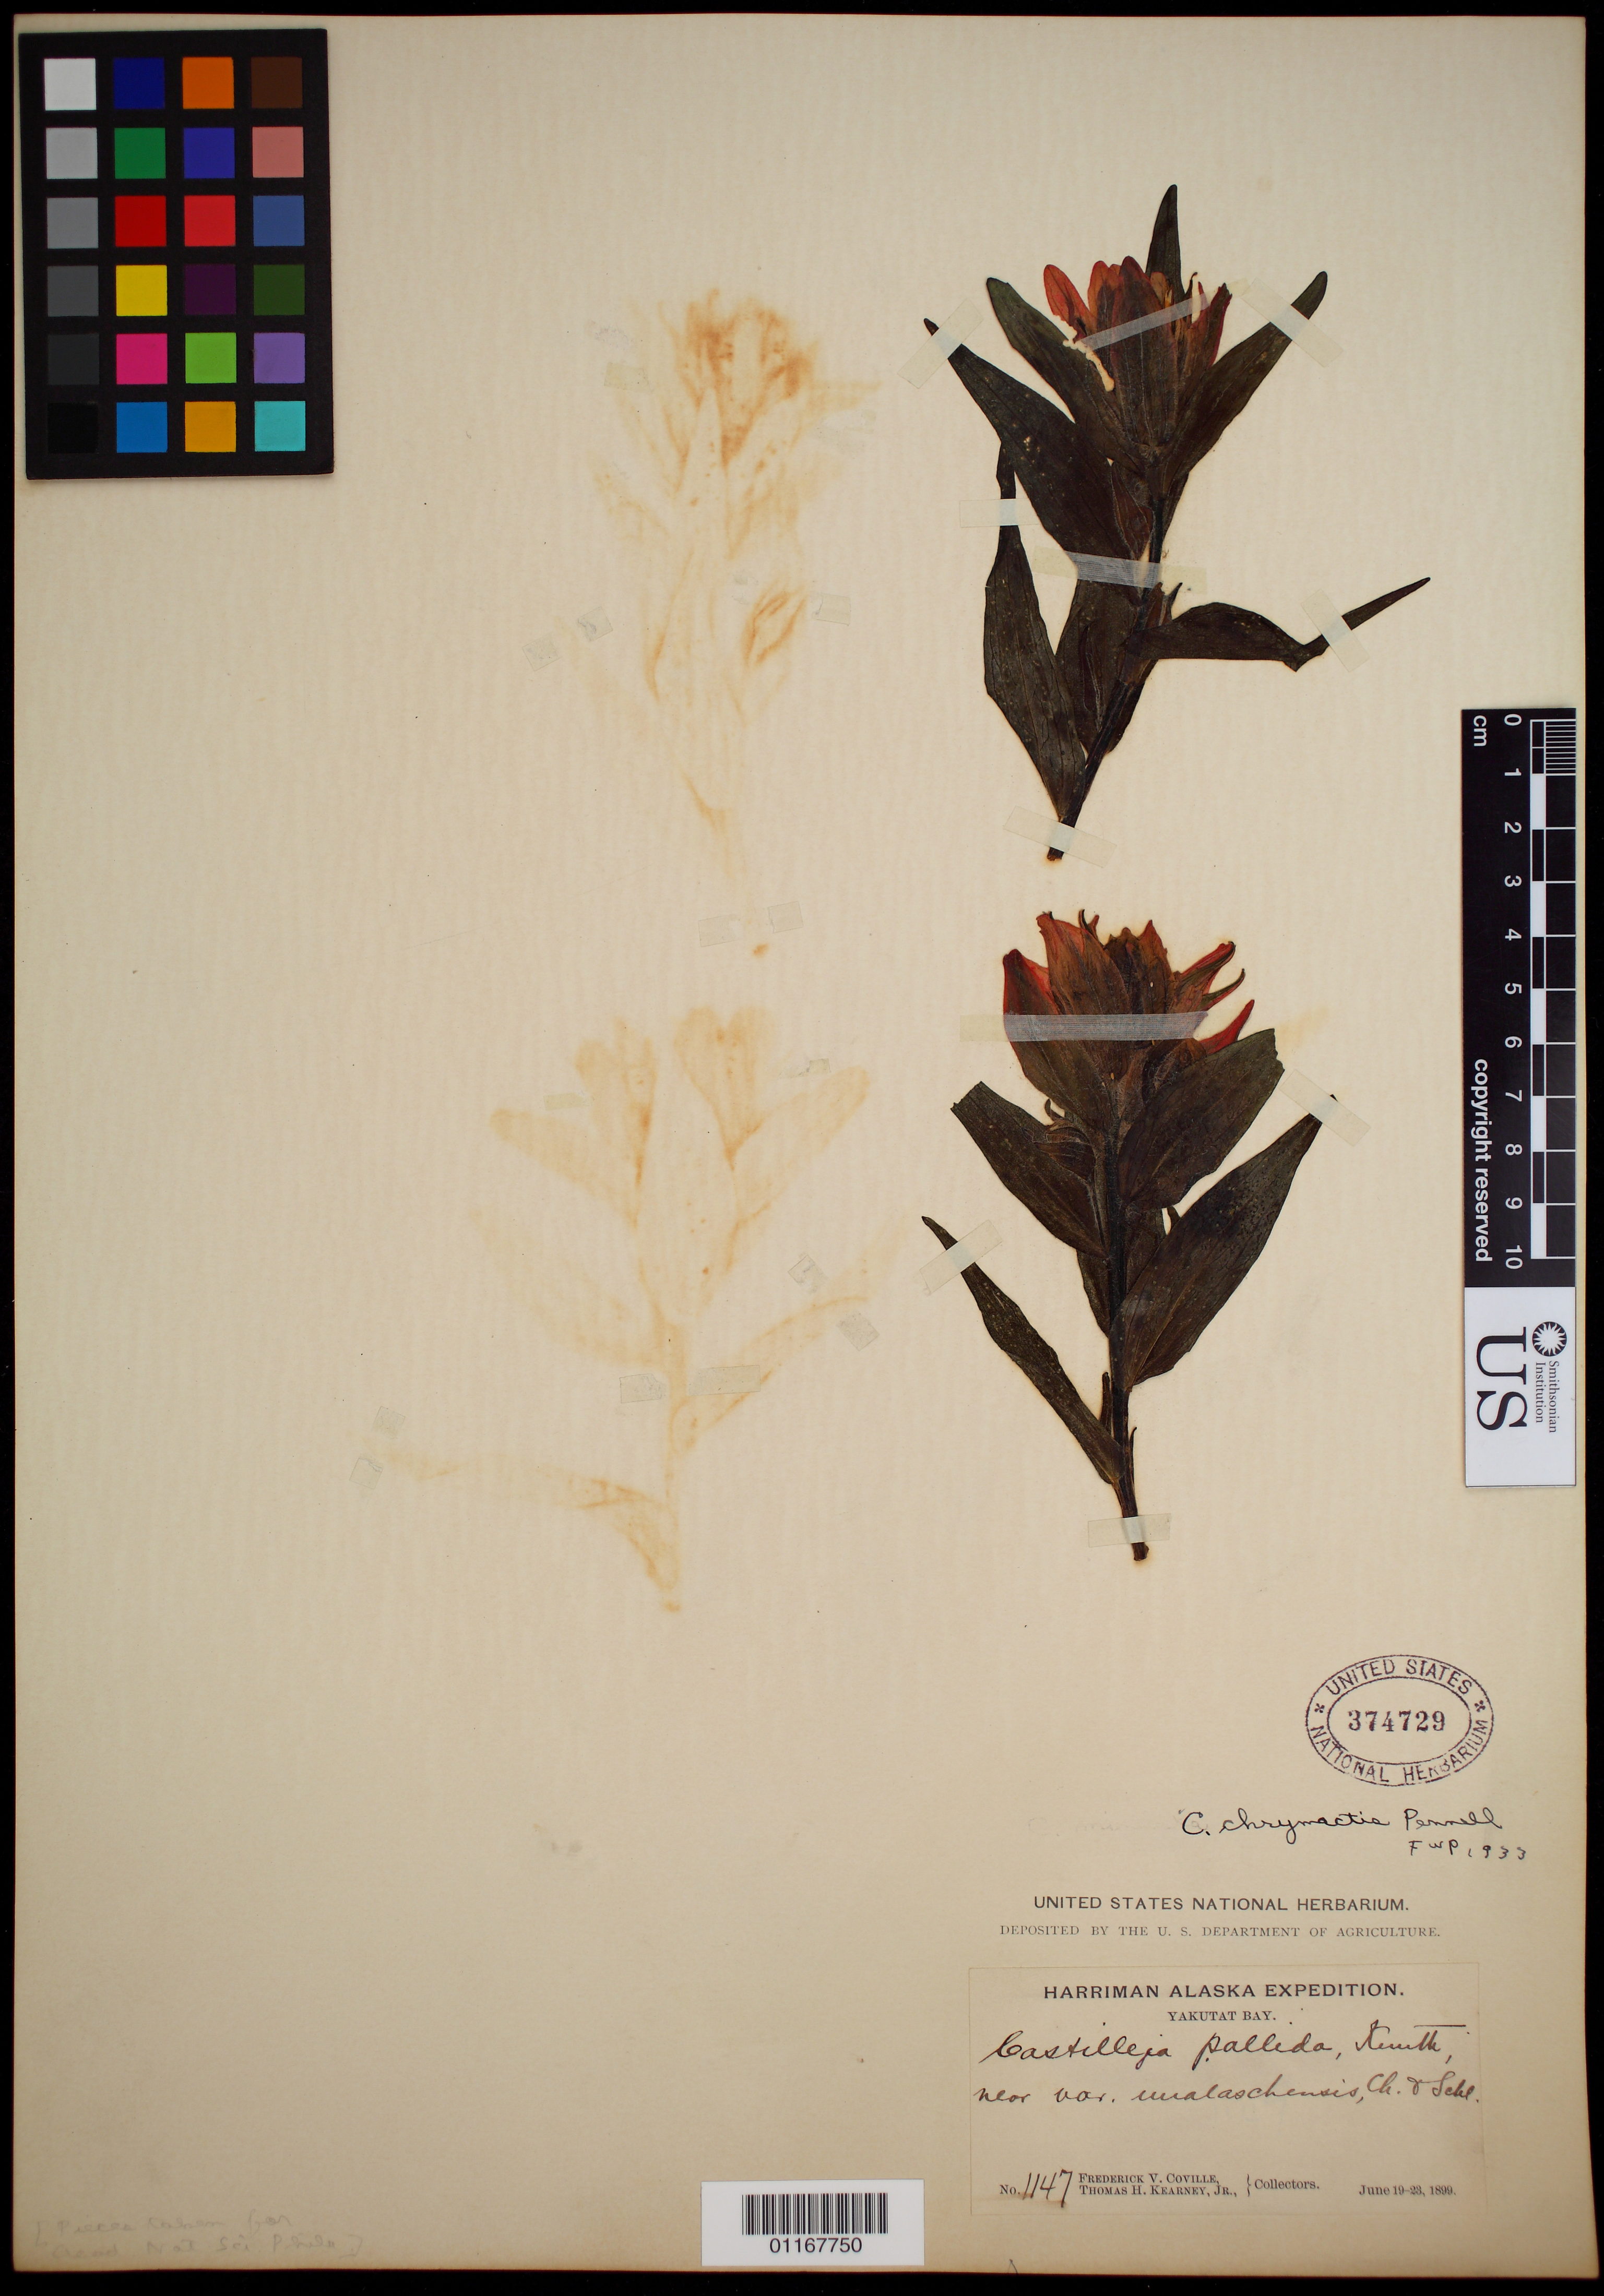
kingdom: Plantae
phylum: Tracheophyta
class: Magnoliopsida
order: Lamiales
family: Orobanchaceae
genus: Castilleja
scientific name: Castilleja chrymactis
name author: Pennell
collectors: F. V. Coville & T. H. Kearney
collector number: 1147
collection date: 1899-06-19/1899-06-23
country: United States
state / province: Alaska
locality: Yakutat bay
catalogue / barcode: US 374729